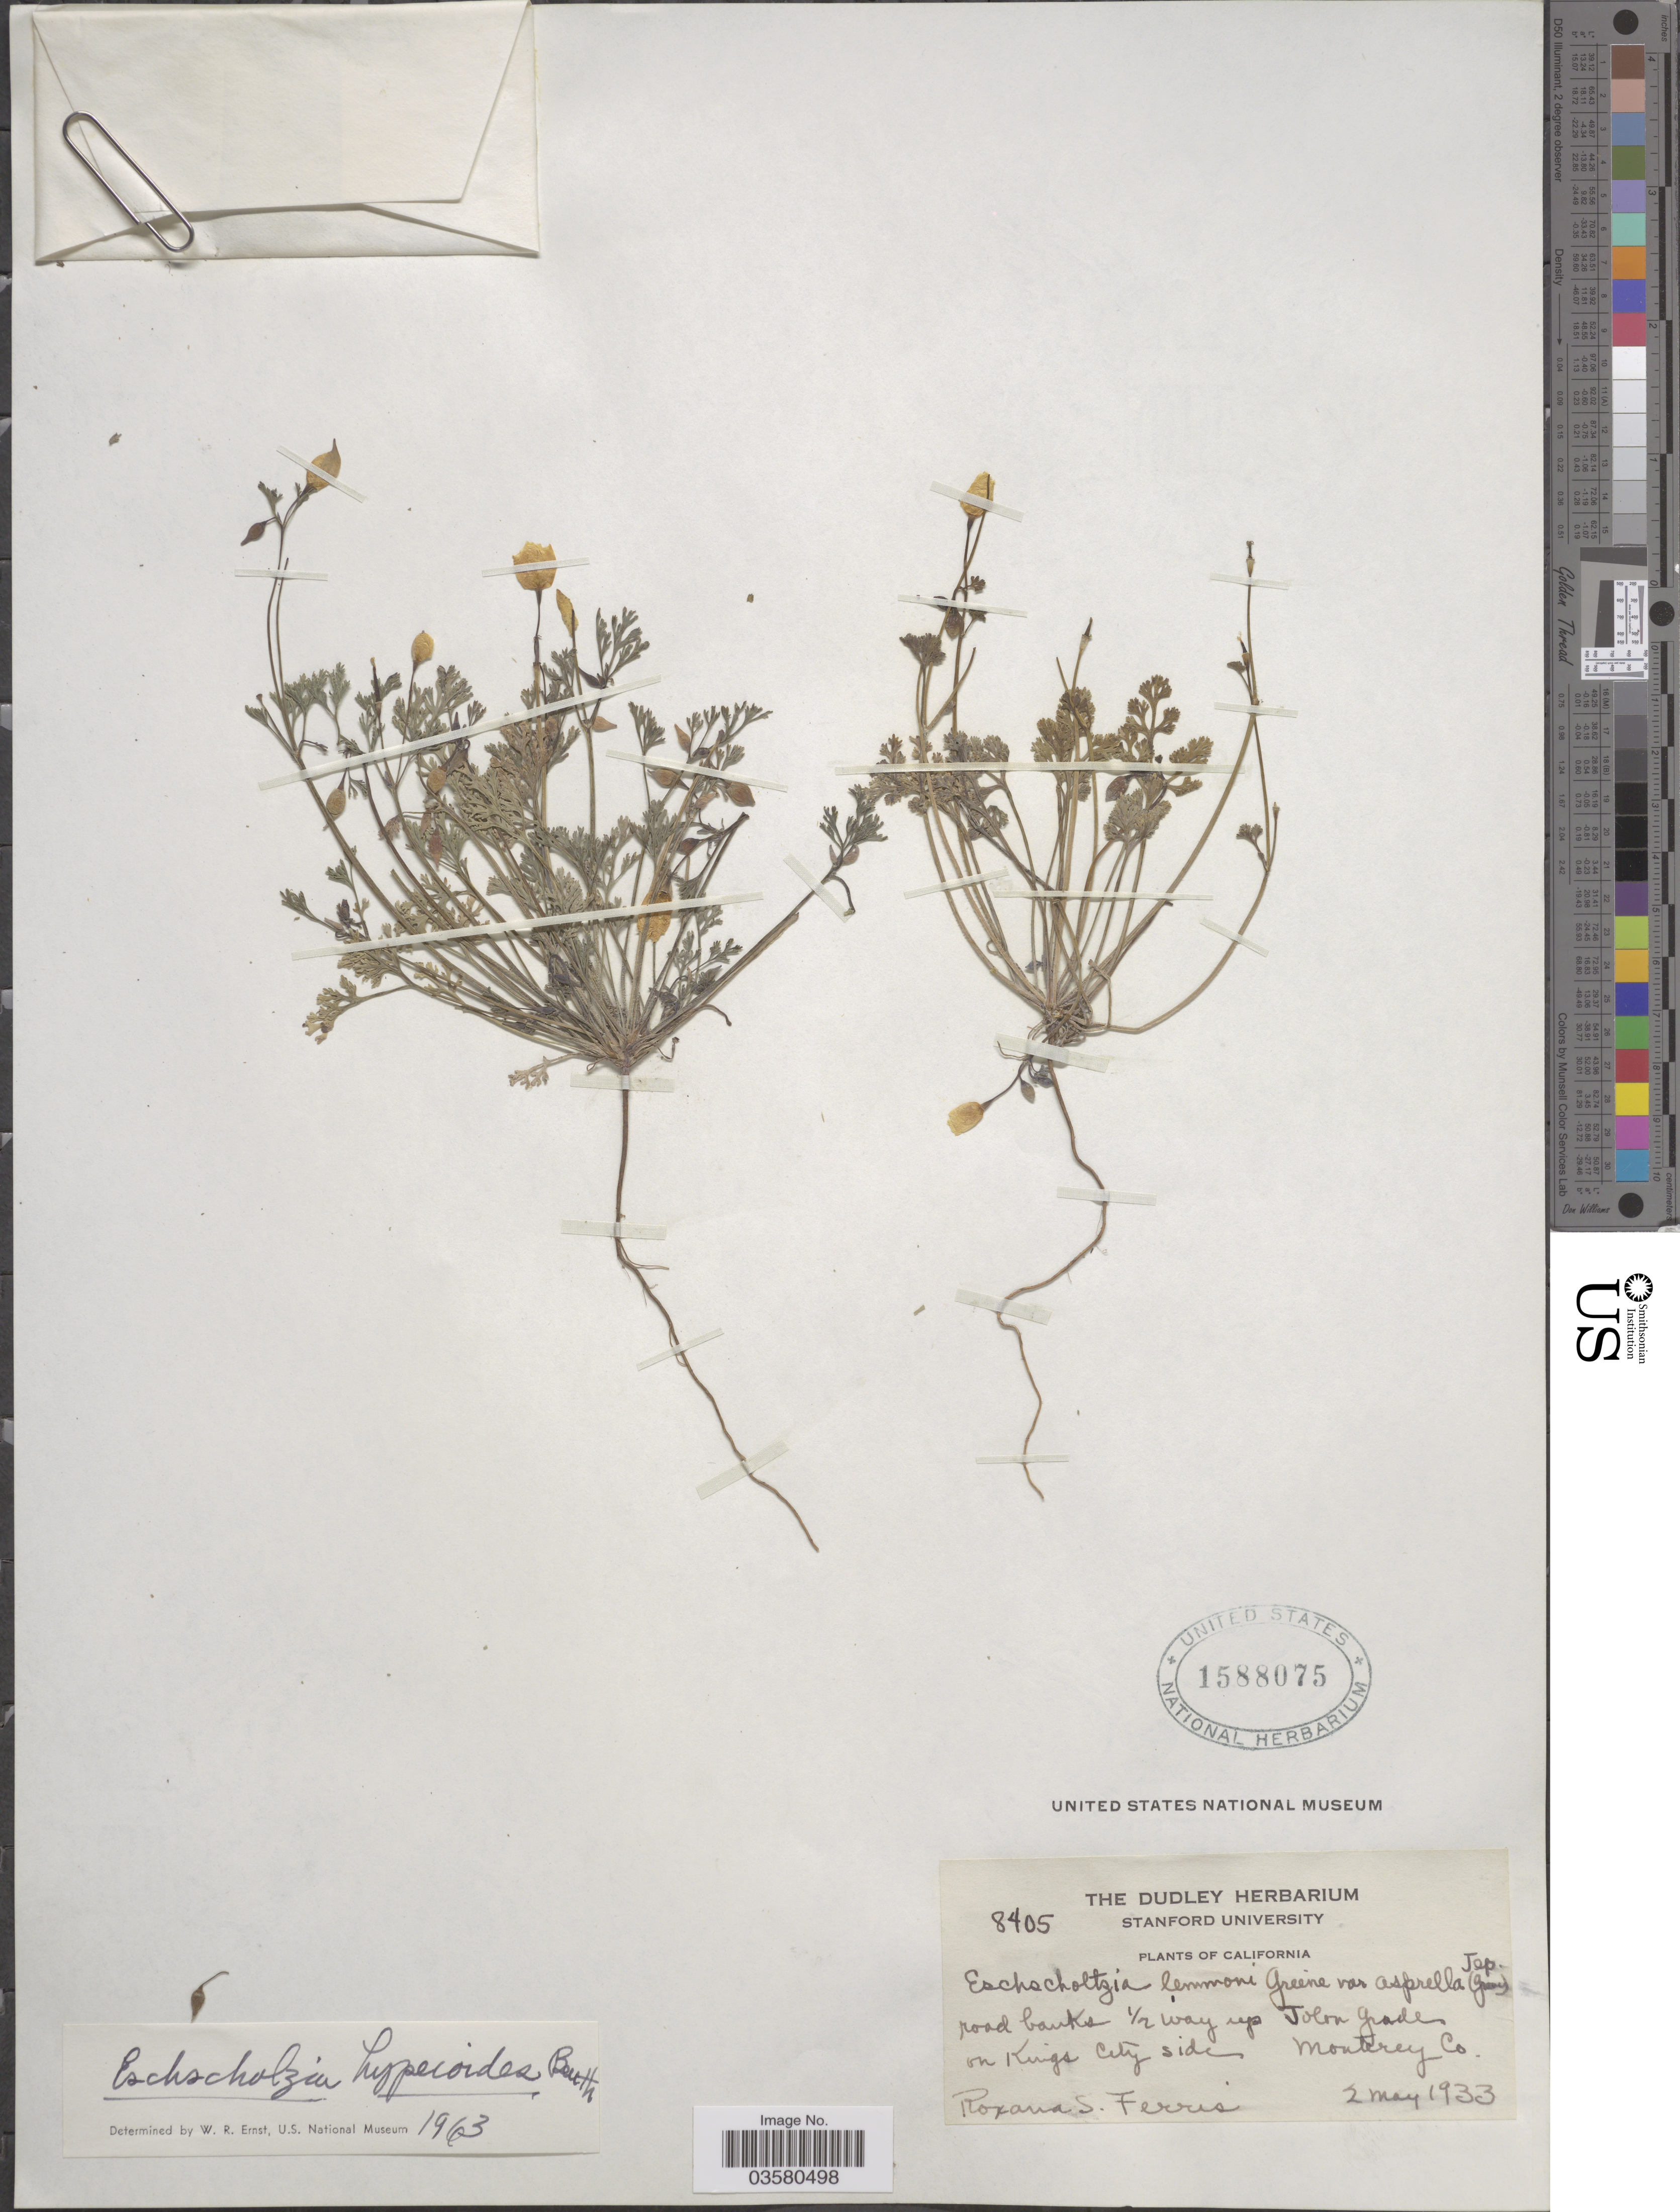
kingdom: Plantae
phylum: Tracheophyta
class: Magnoliopsida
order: Ranunculales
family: Papaveraceae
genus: Eschscholzia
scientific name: Eschscholzia hypecoides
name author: Benth.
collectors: R. S. Ferris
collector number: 8405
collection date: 1933-05-02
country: United States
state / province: California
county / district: Monterey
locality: Road banks ½ way up Jolon Grades on Kings City side. Monterey Co.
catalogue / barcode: US 1588075